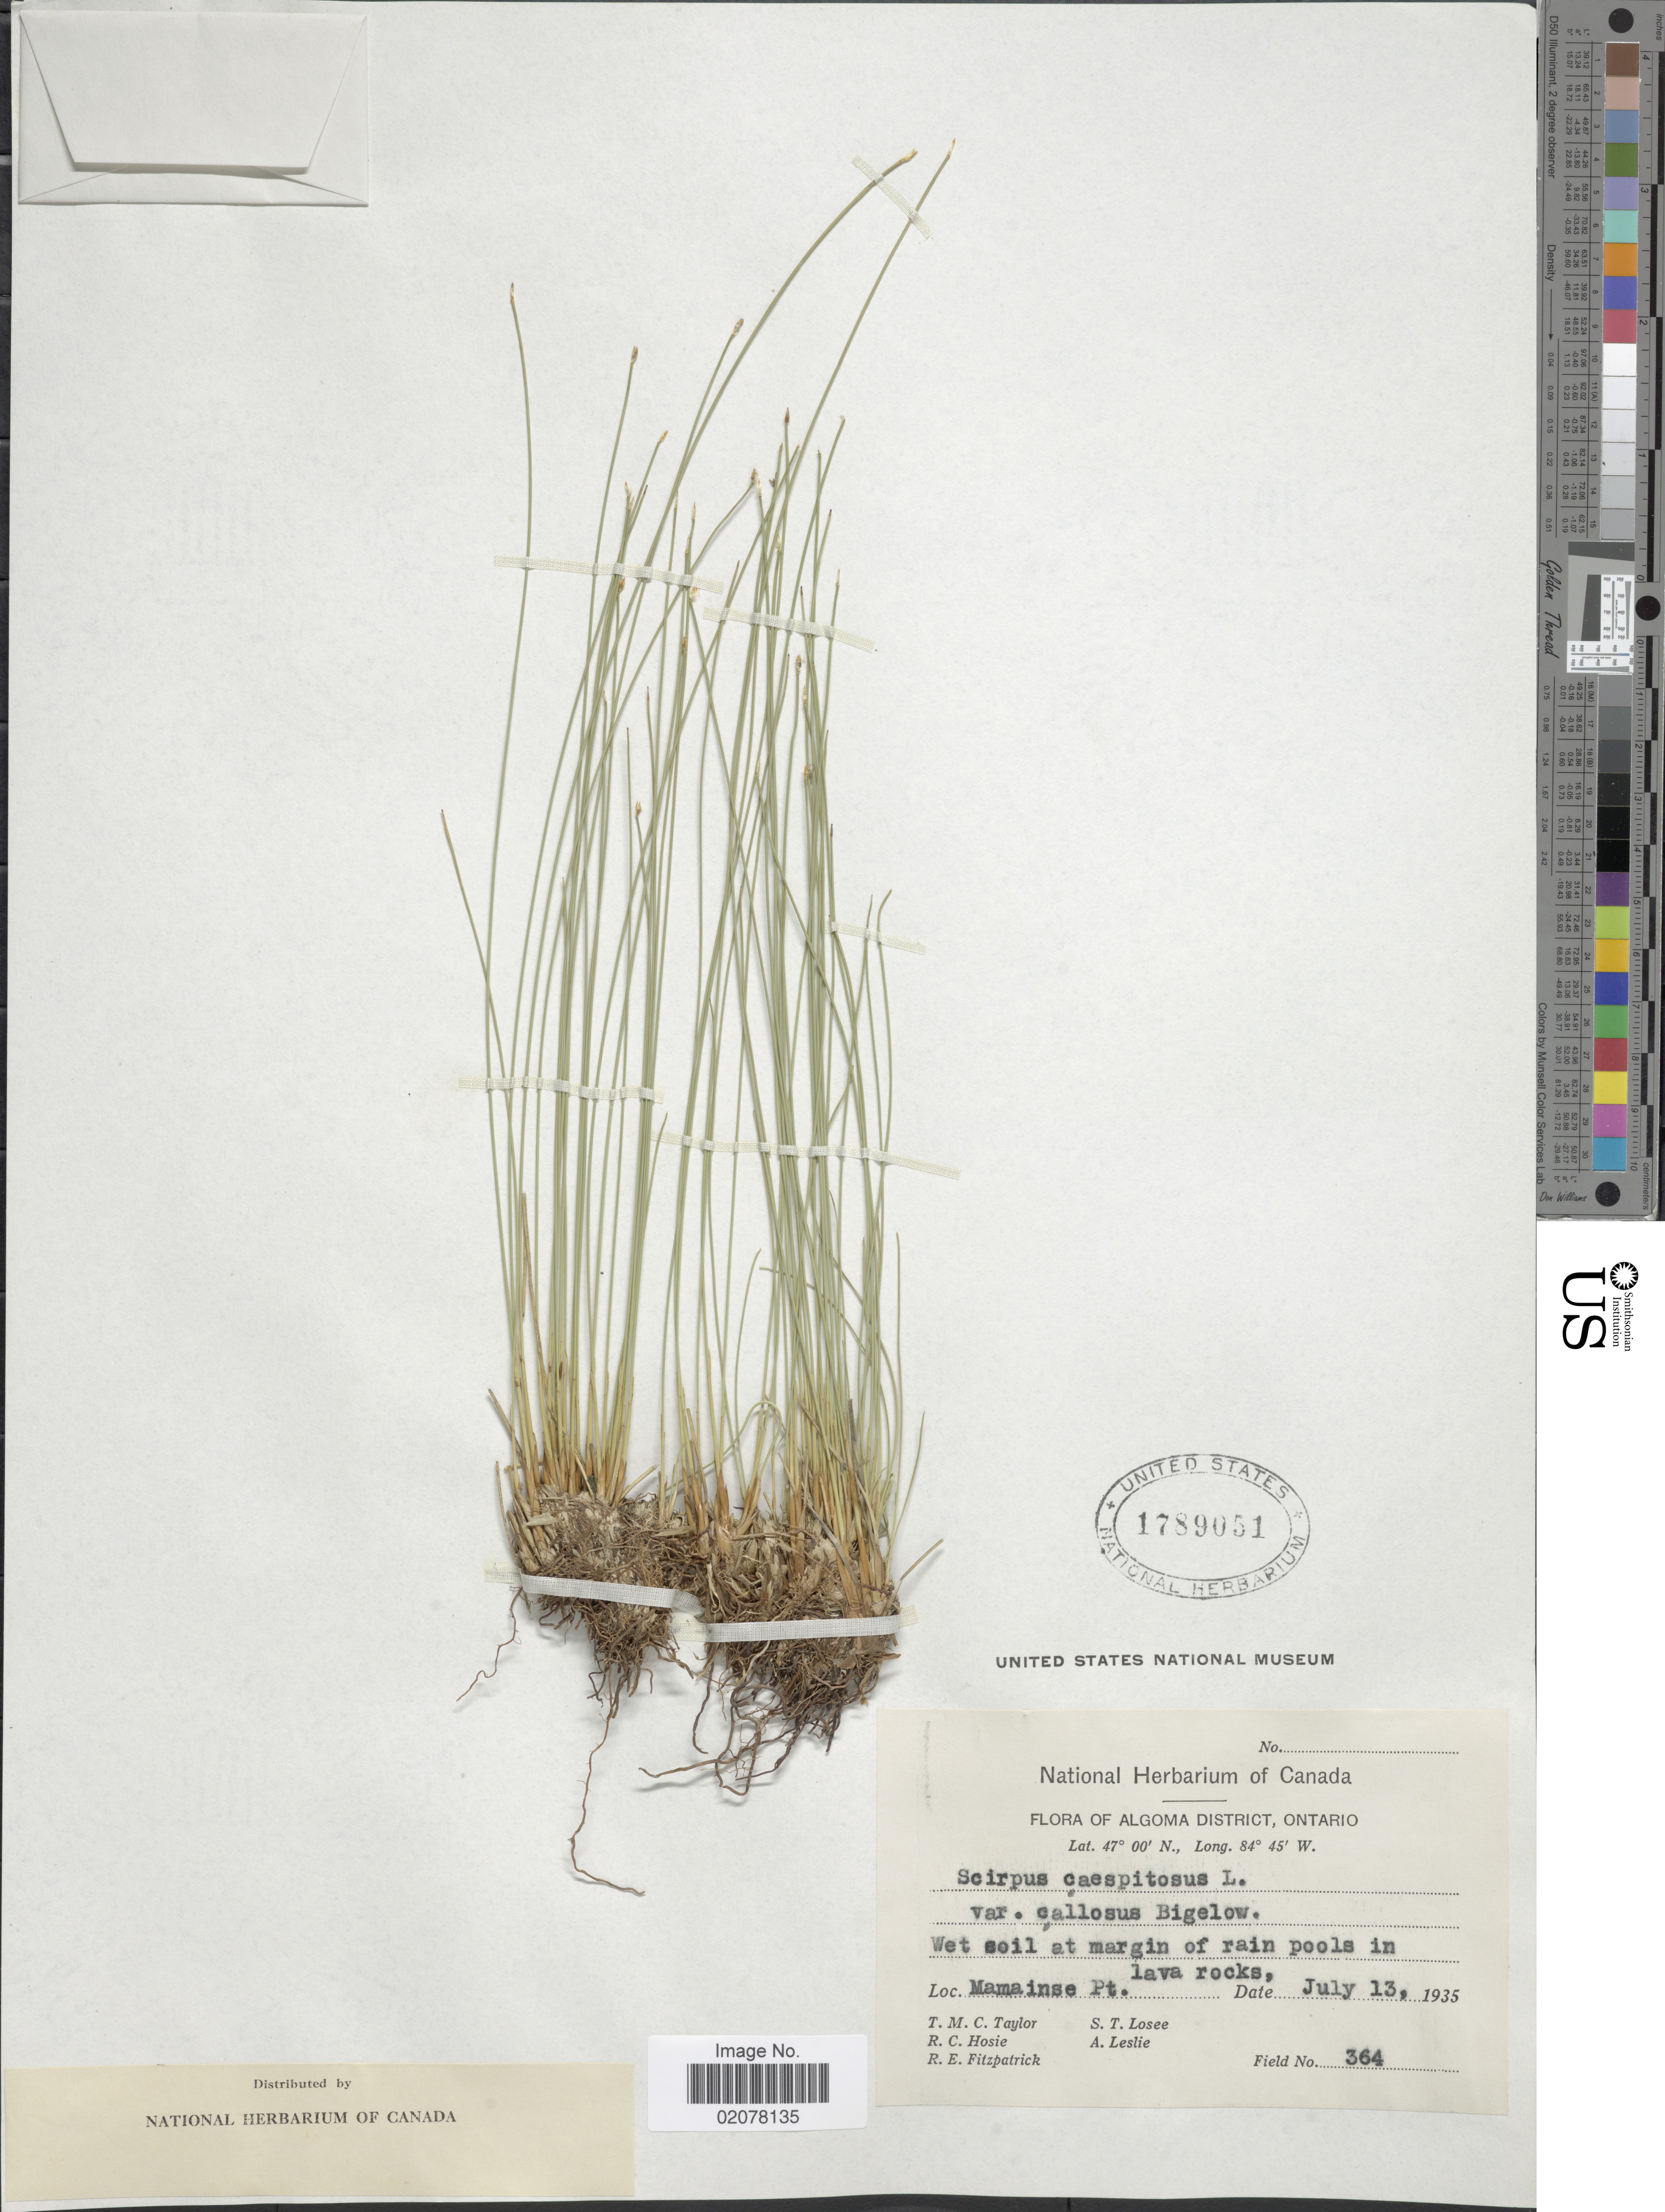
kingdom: Plantae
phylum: Tracheophyta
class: Liliopsida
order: Poales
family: Cyperaceae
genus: Trichophorum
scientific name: Trichophorum cespitosum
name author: (L.) Hartm.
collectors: T. M. C. Taylor, R. Hosie, R. Fitzpatrick, S. Losee & A. Leslie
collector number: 364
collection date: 1935-07-13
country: Canada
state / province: Ontario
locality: Algoma District, Ontario. Wet soil at margin of rain pools in lava rocks, Mamainse Pt.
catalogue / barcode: US 1789051